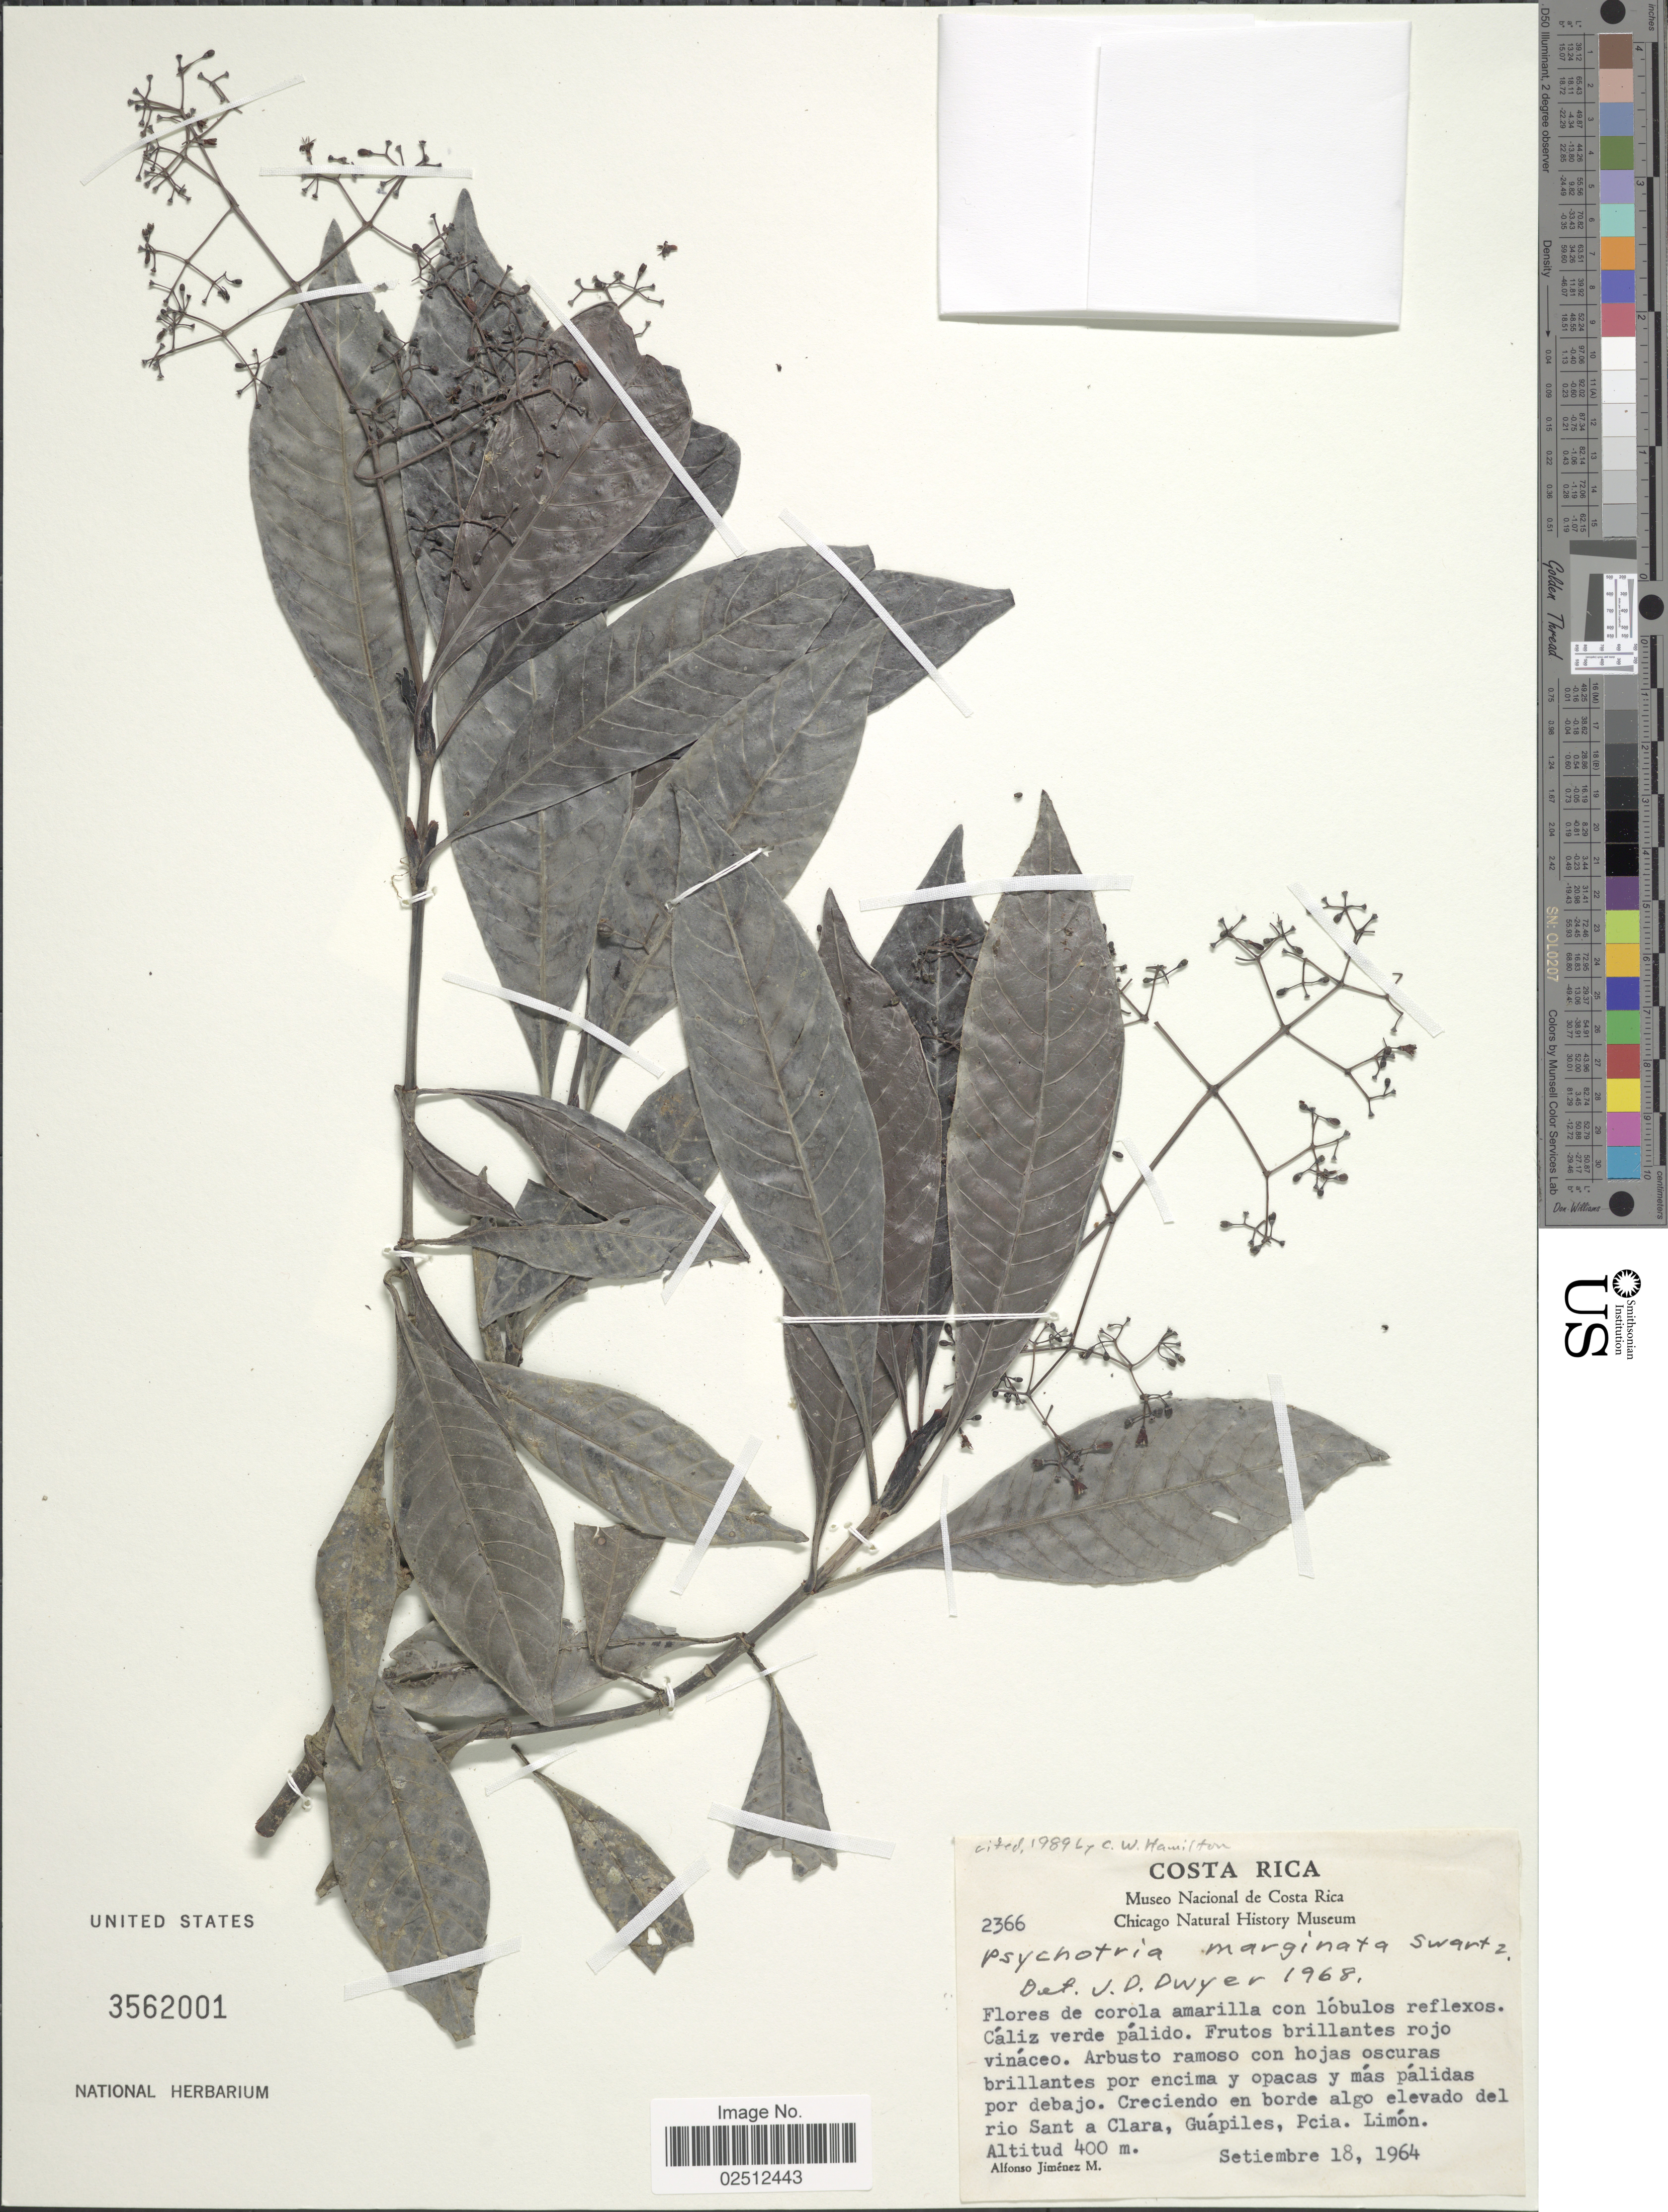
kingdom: Plantae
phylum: Tracheophyta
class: Magnoliopsida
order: Gentianales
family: Rubiaceae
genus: Psychotria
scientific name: Psychotria marginata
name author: Sw.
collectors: A. Jimenez M.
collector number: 2366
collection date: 1964-09-18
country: Costa Rica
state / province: Limón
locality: Creciendo en borde algo elevado del rio Sant a Clara, Guapiles, Pcia. Limon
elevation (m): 400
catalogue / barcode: US 3562001